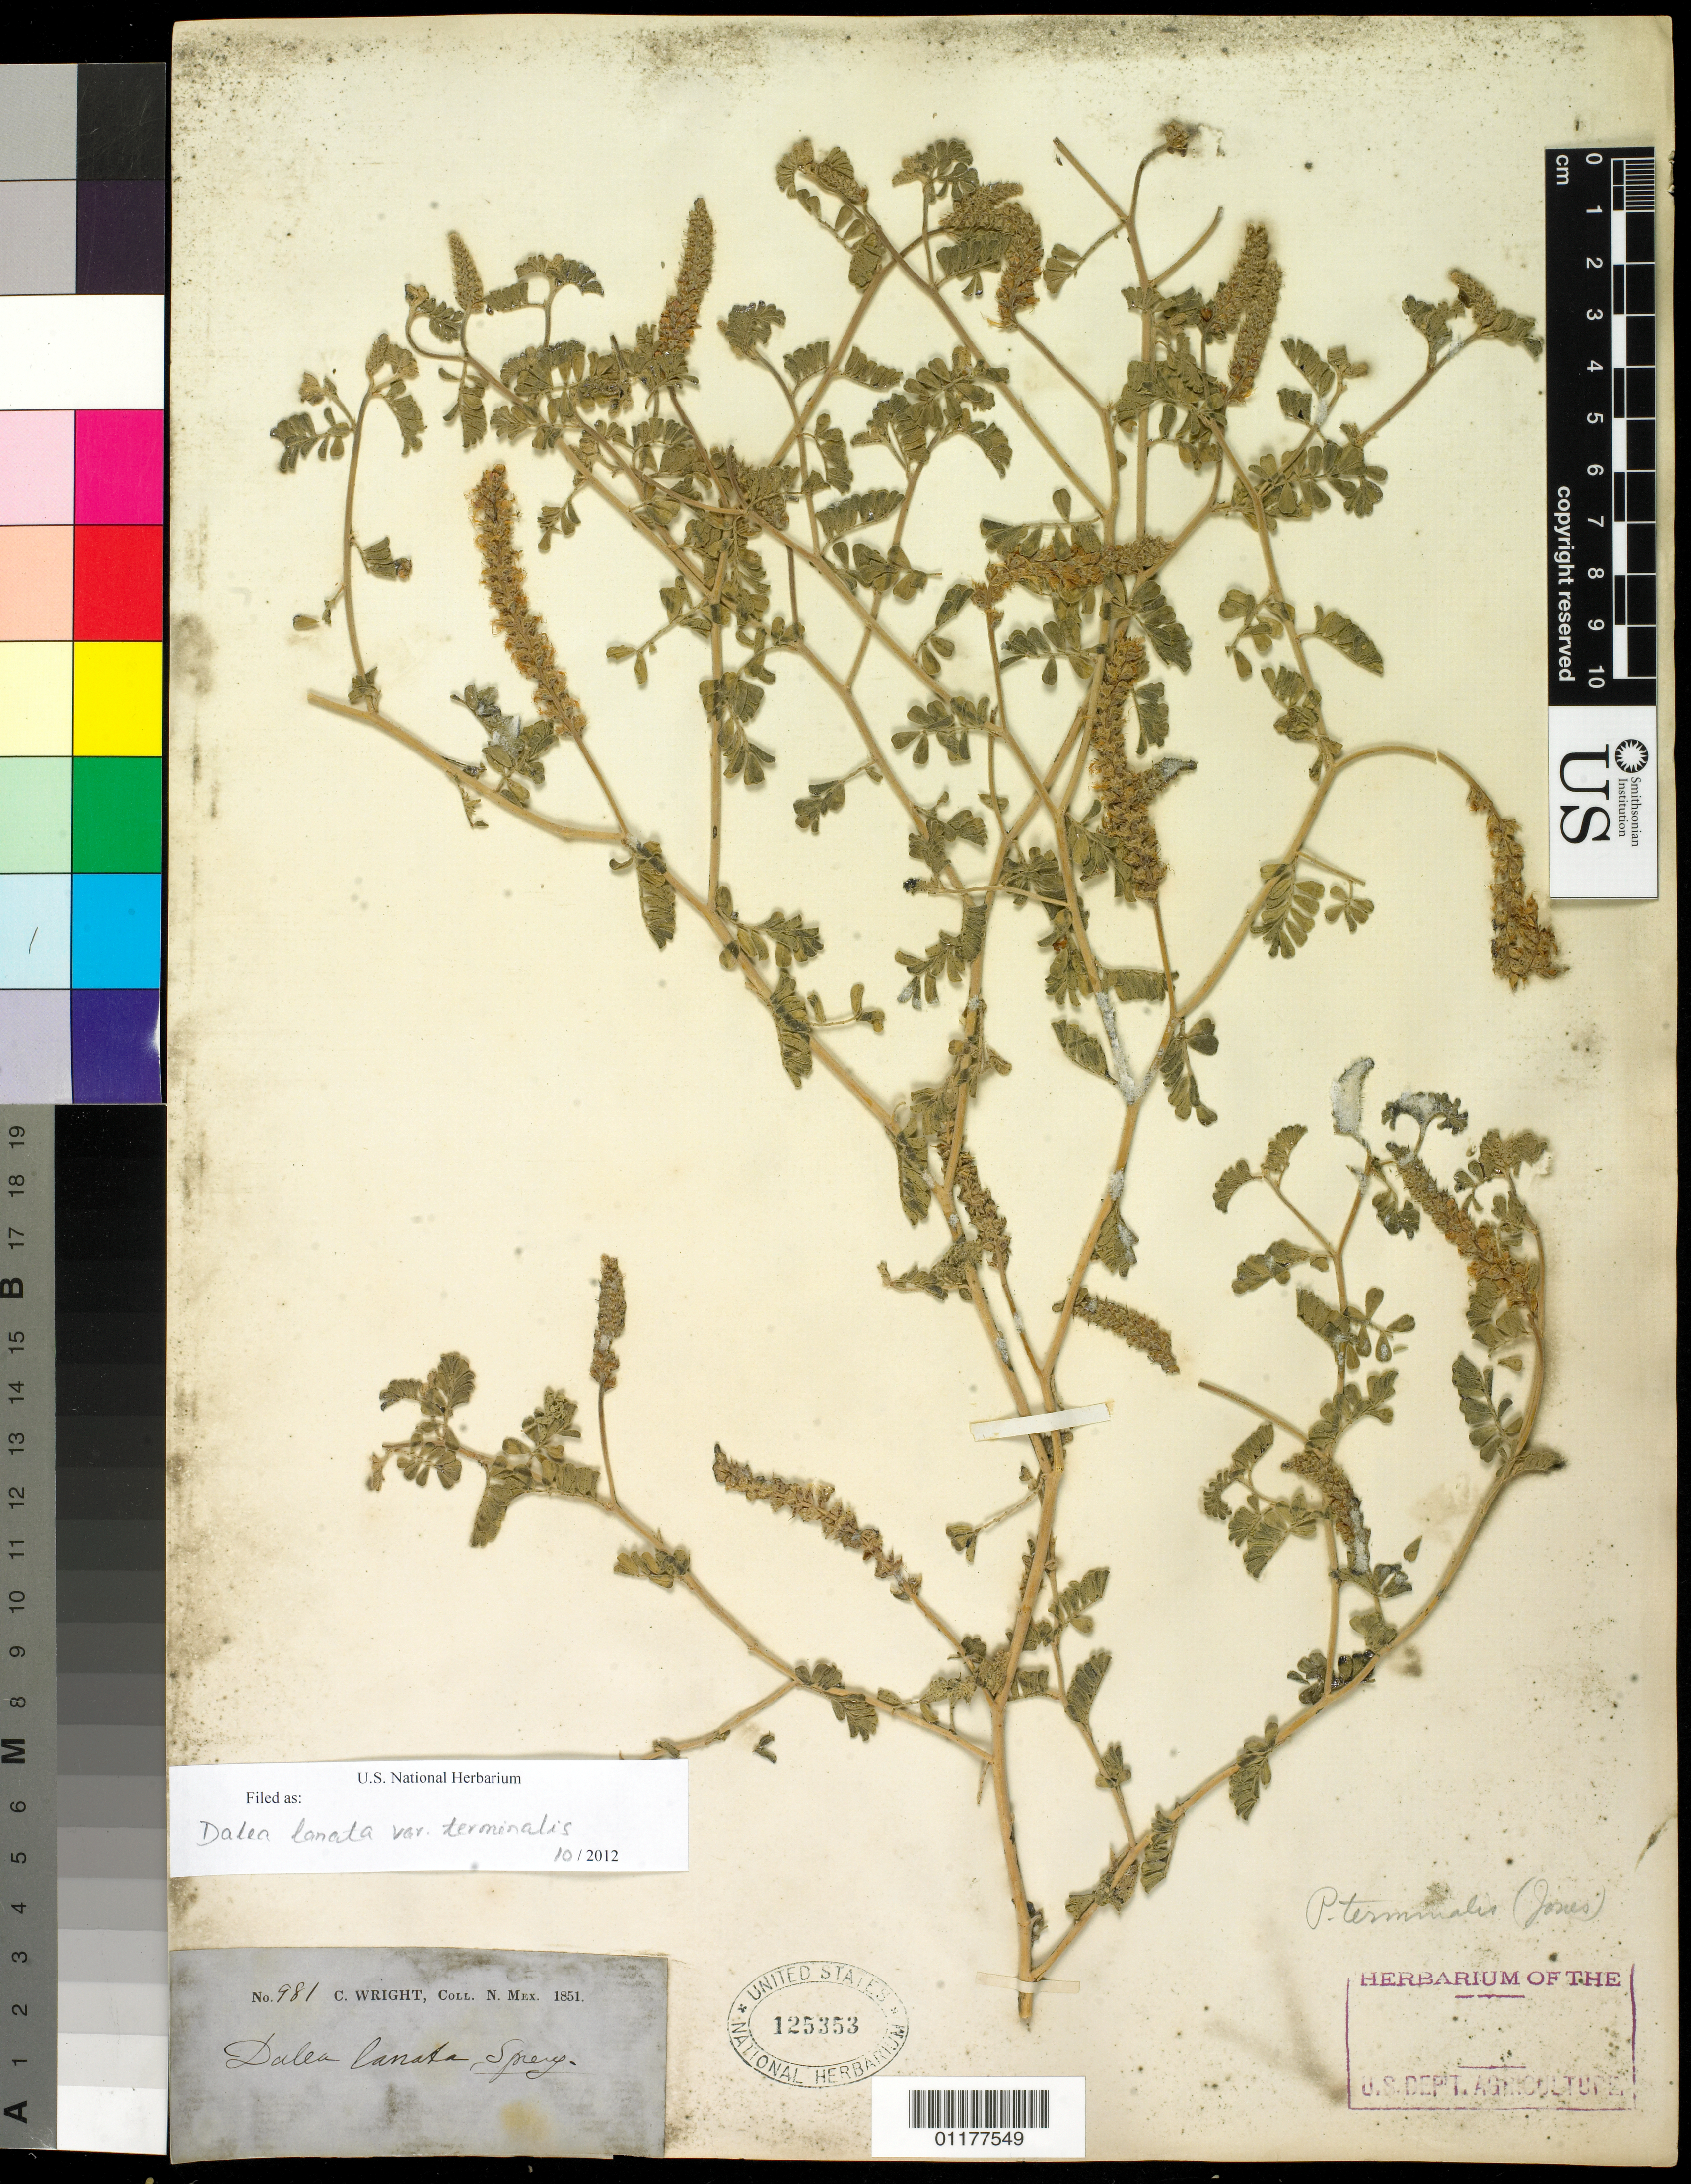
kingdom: Plantae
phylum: Tracheophyta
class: Magnoliopsida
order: Fabales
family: Fabaceae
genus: Dalea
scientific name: Dalea lanata var. terminalis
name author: (M.E. Jones) Barneby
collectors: C. Wright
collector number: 981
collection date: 1851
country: United States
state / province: New Mexico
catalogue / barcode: US 125353